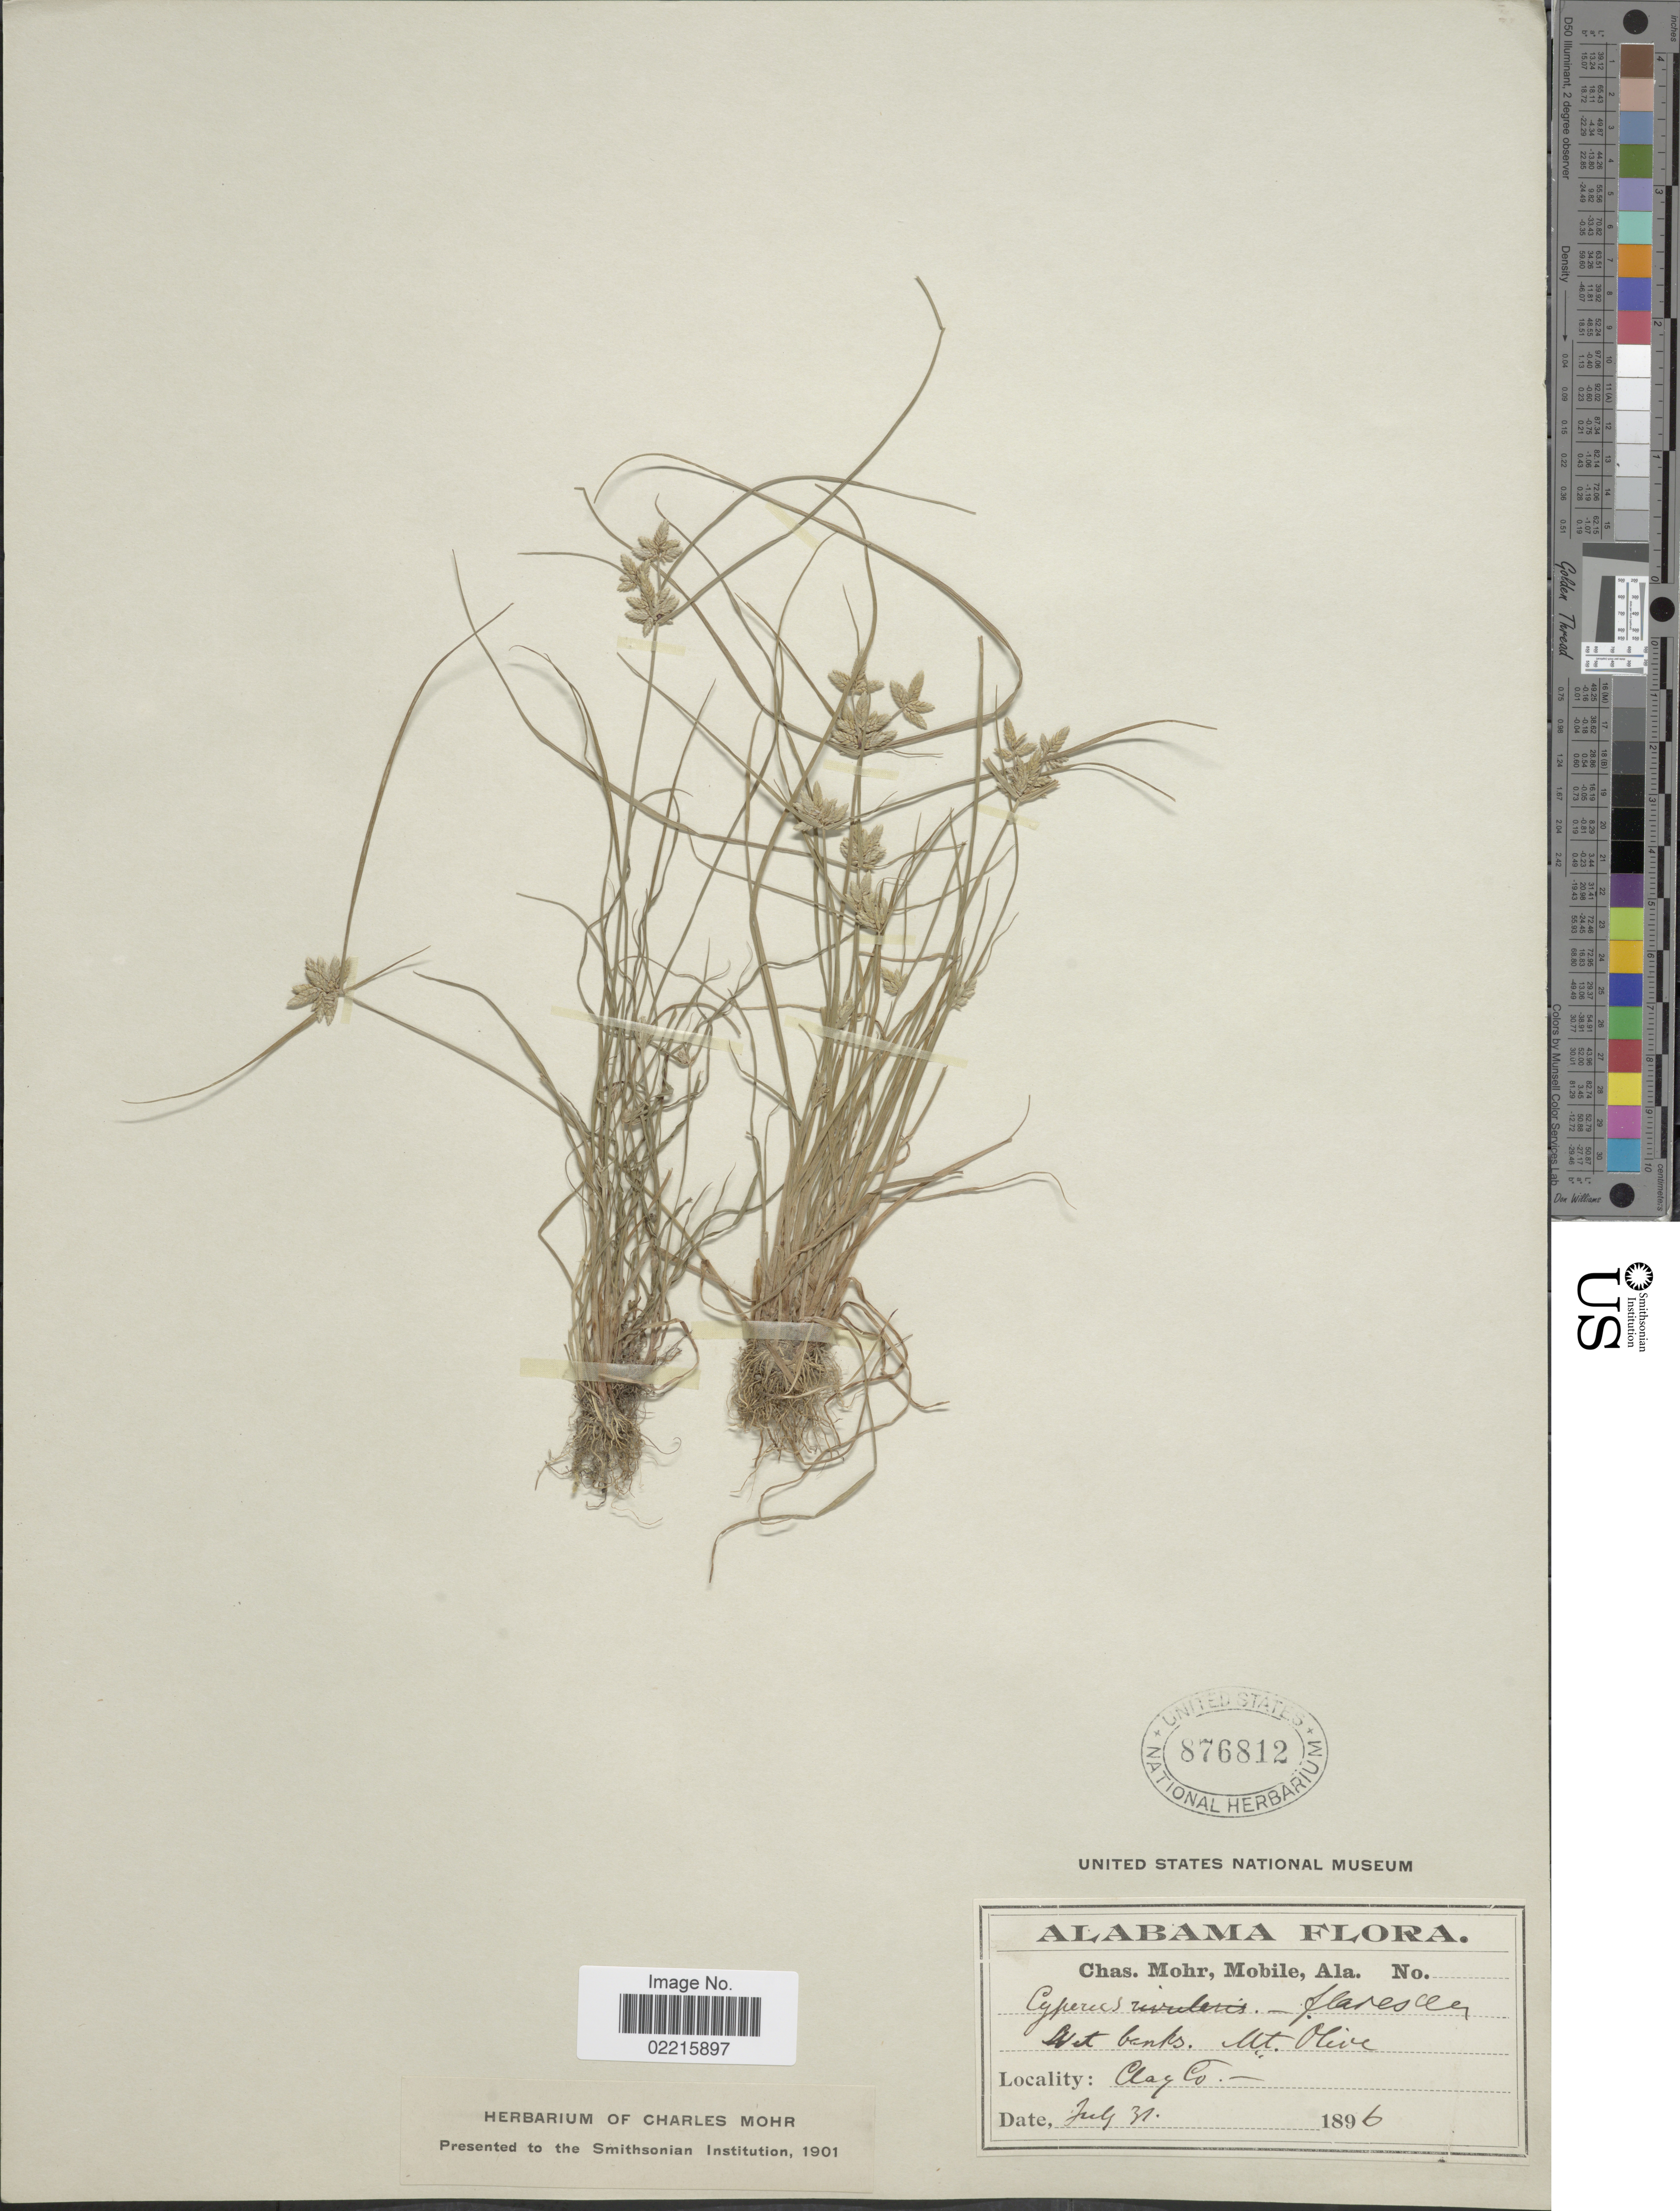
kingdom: Plantae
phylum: Tracheophyta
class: Liliopsida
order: Poales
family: Cyperaceae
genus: Cyperus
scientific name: Cyperus flavescens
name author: L.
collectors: C. T. Mohr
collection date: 1896-07-31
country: United States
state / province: Florida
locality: Clay Co., Mt. Olive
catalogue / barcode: US 876812